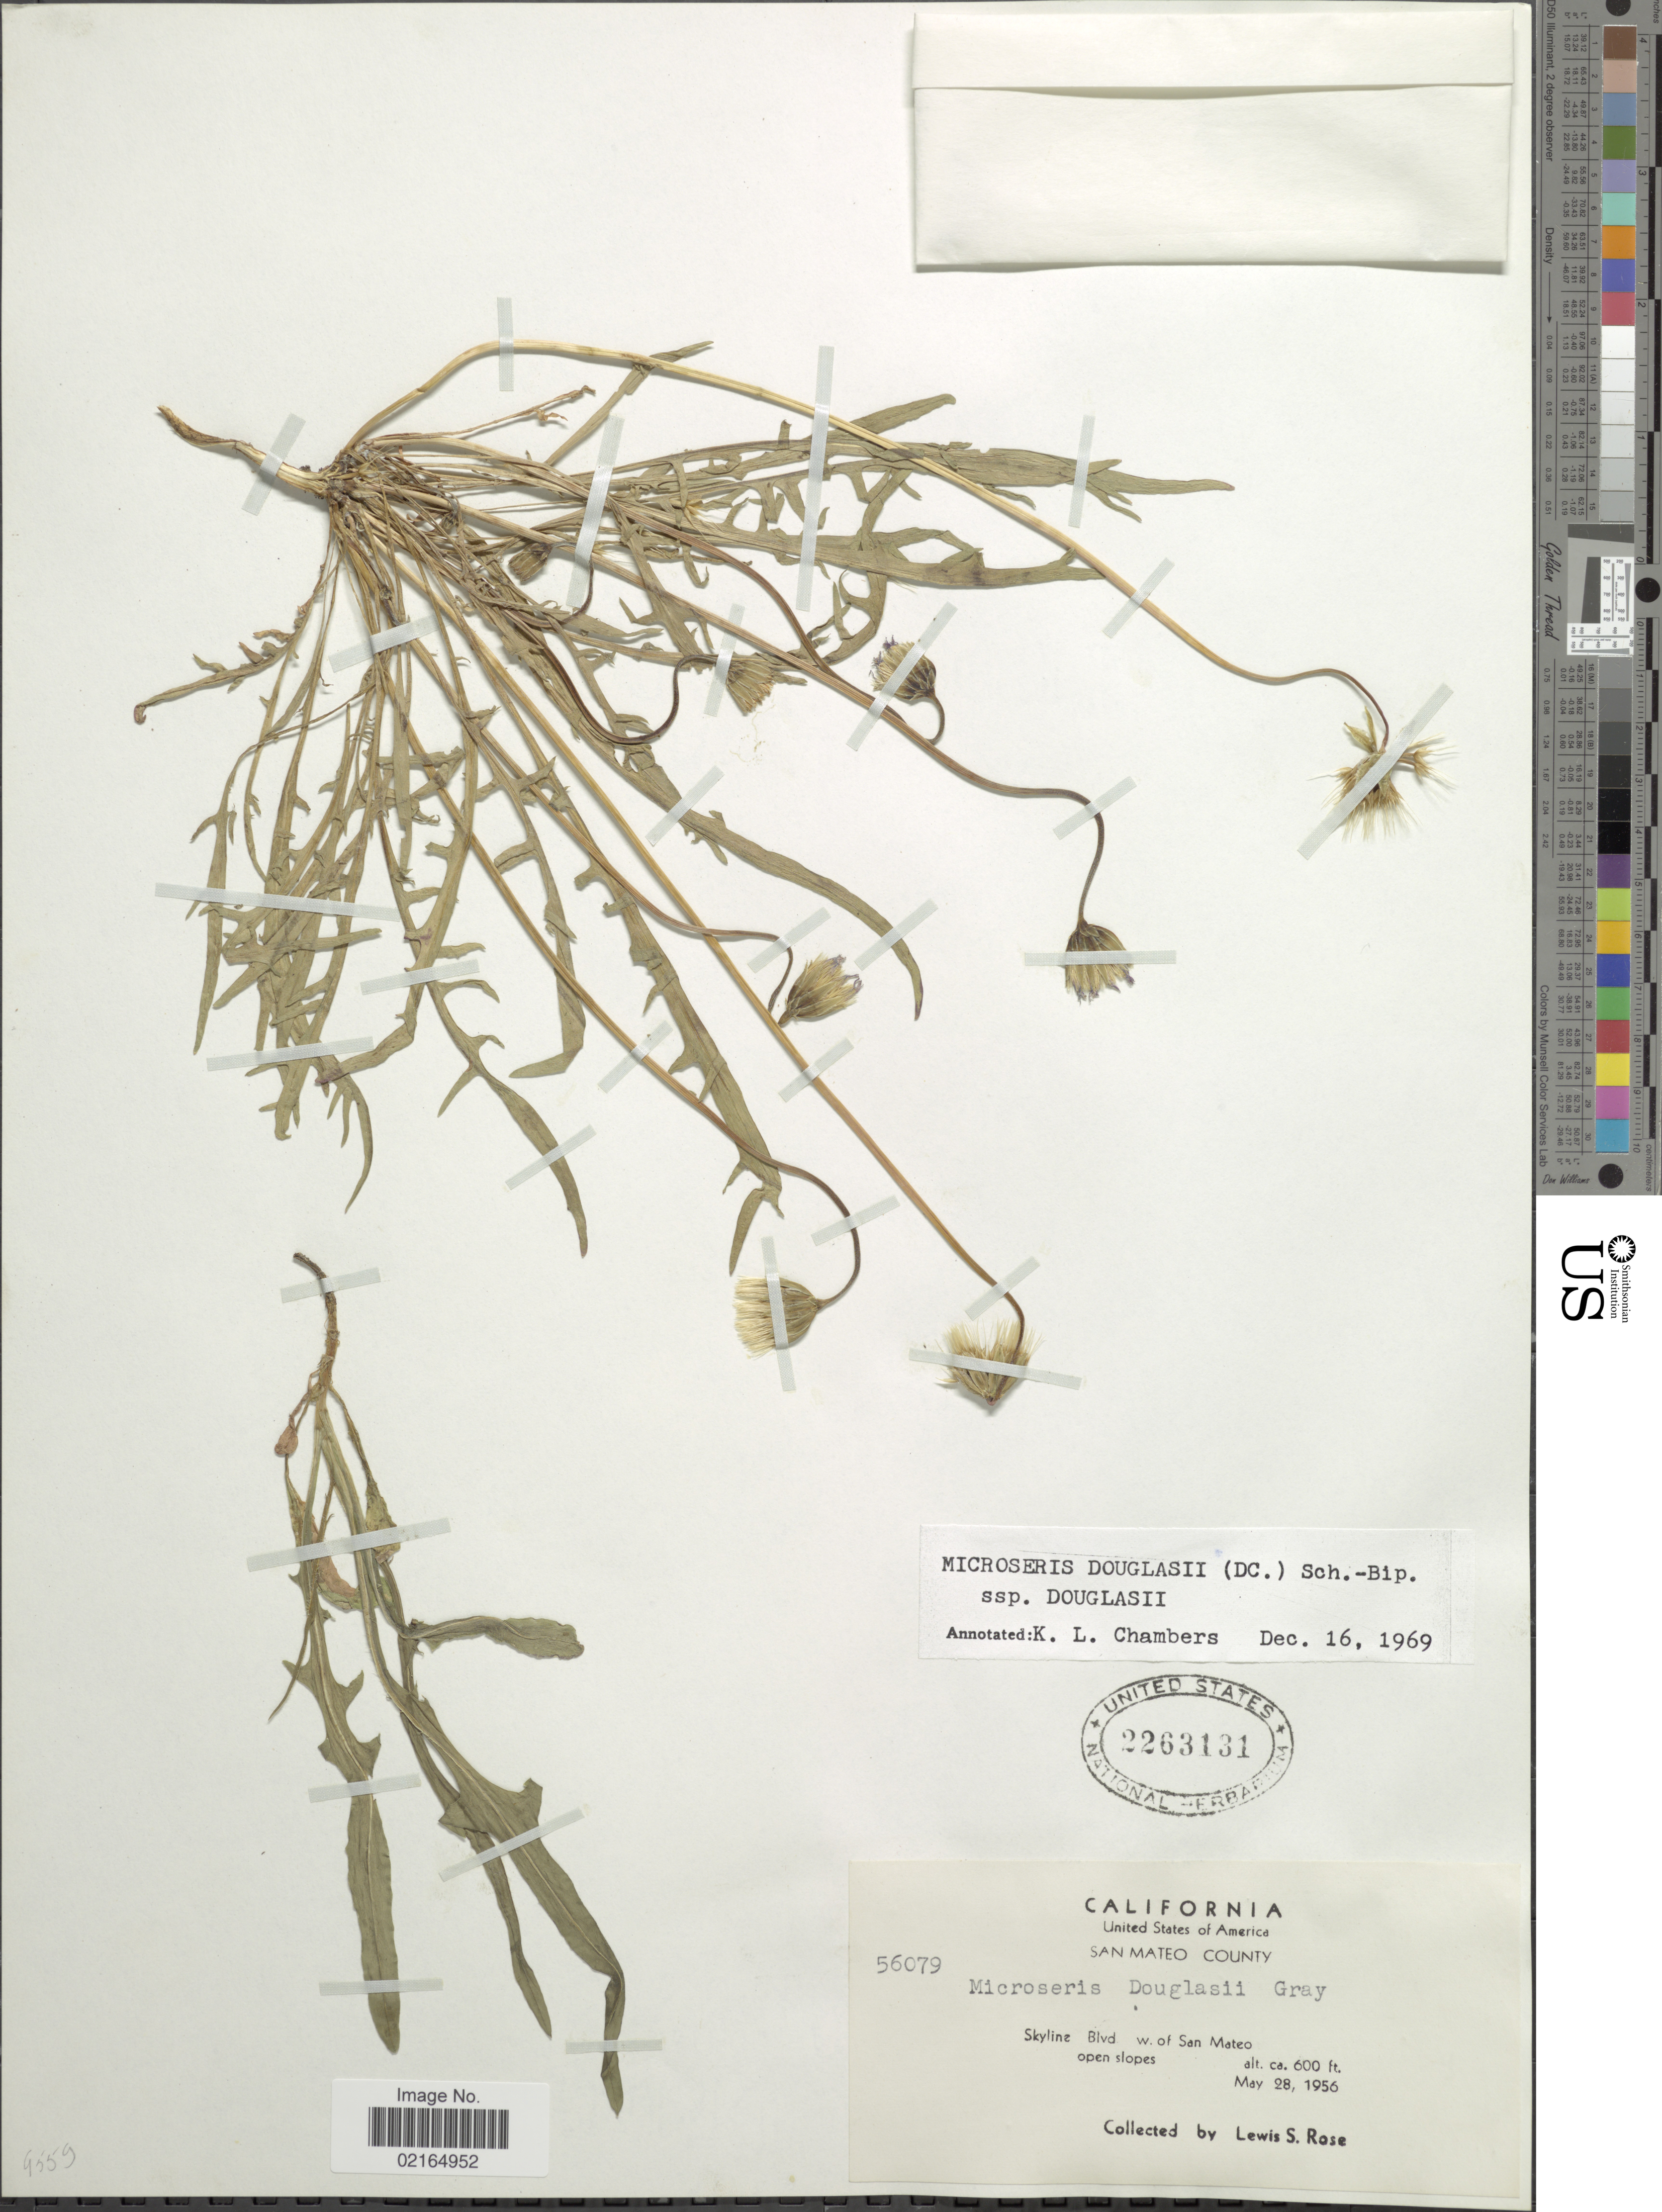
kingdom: Plantae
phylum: Tracheophyta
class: Magnoliopsida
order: Asterales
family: Asteraceae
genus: Microseris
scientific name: Microseris douglasii subsp. douglasii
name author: (DC.) Sch. Bip.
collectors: L. S. Rose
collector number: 56079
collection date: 1956-05-28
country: United States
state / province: California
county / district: San Mateo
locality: San Mateo County, Skyline Blvd w. of San Mateo, open slopes.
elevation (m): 183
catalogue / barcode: US 2263131